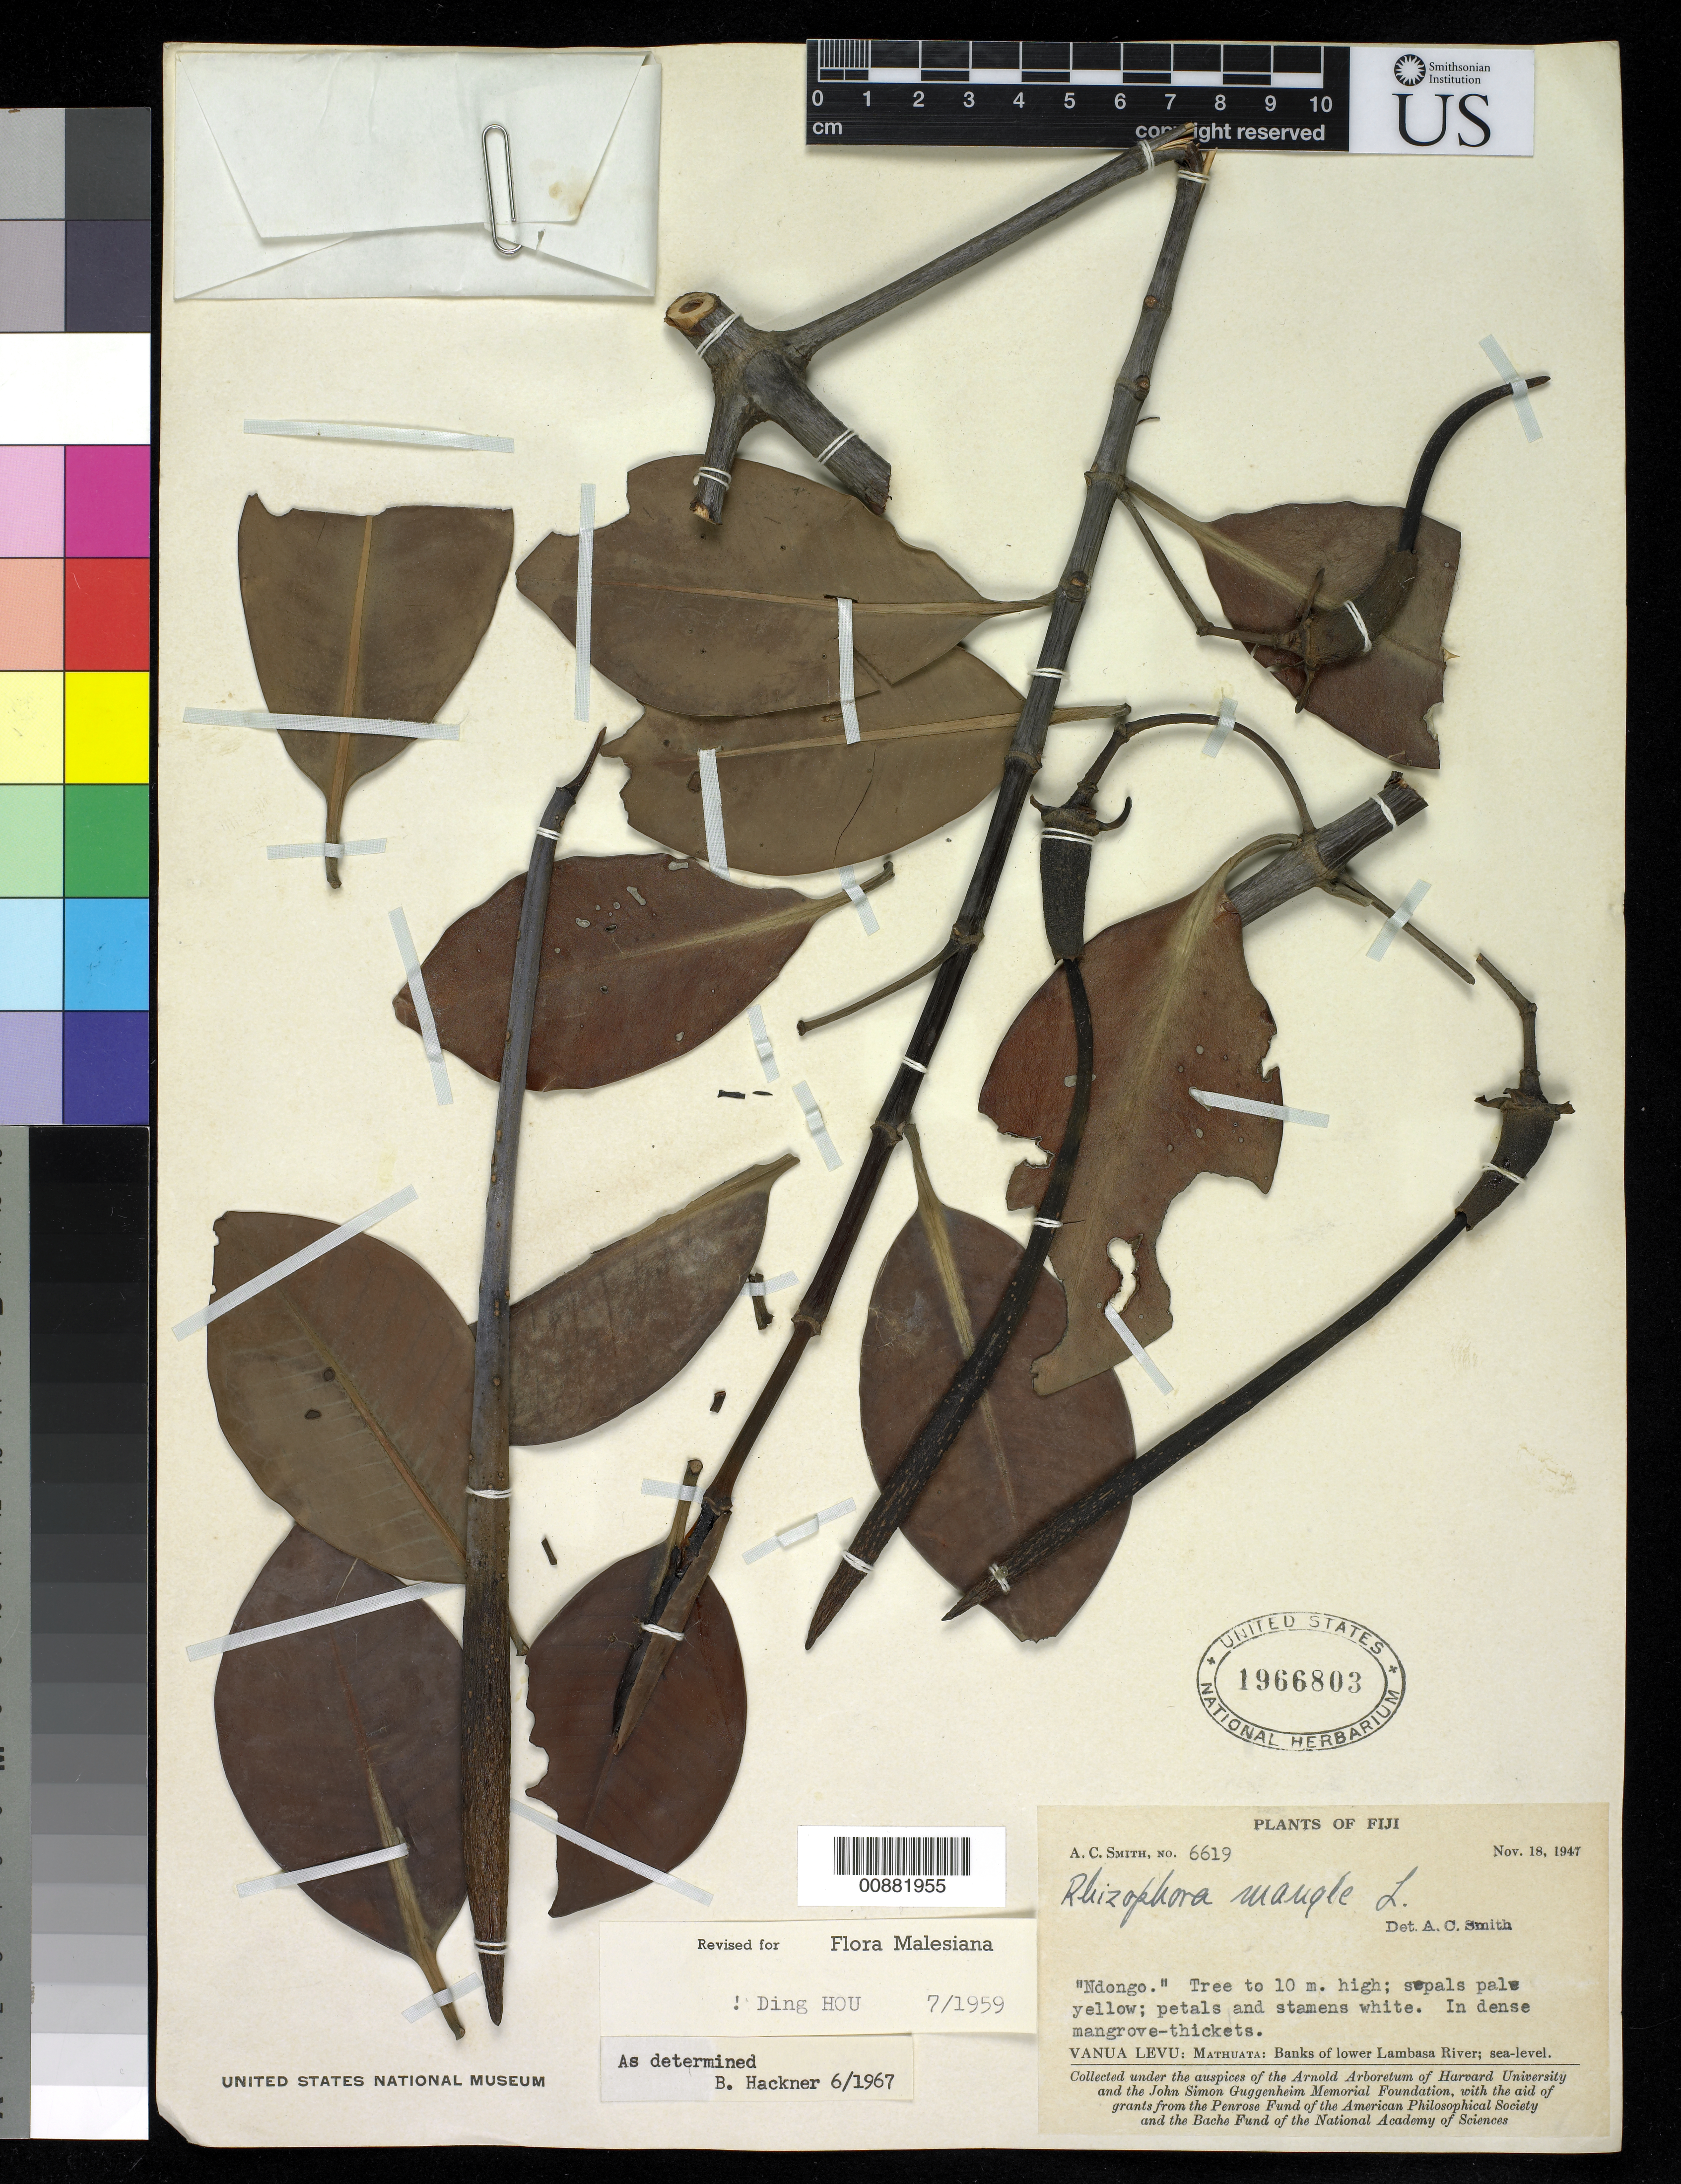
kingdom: Plantae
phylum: Tracheophyta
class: Magnoliopsida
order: Malpighiales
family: Rhizophoraceae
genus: Rhizophora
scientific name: Rhizophora mangle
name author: L.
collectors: A. C. Smith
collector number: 6619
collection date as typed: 18 Nov 1947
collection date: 1947-11-18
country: Fiji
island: Macuata-i-wai [Mathuata-i-wai]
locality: Mathuata: banks of lower Lambasa River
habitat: In dense mangrove-thickets.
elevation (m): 0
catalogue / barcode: US 1966803